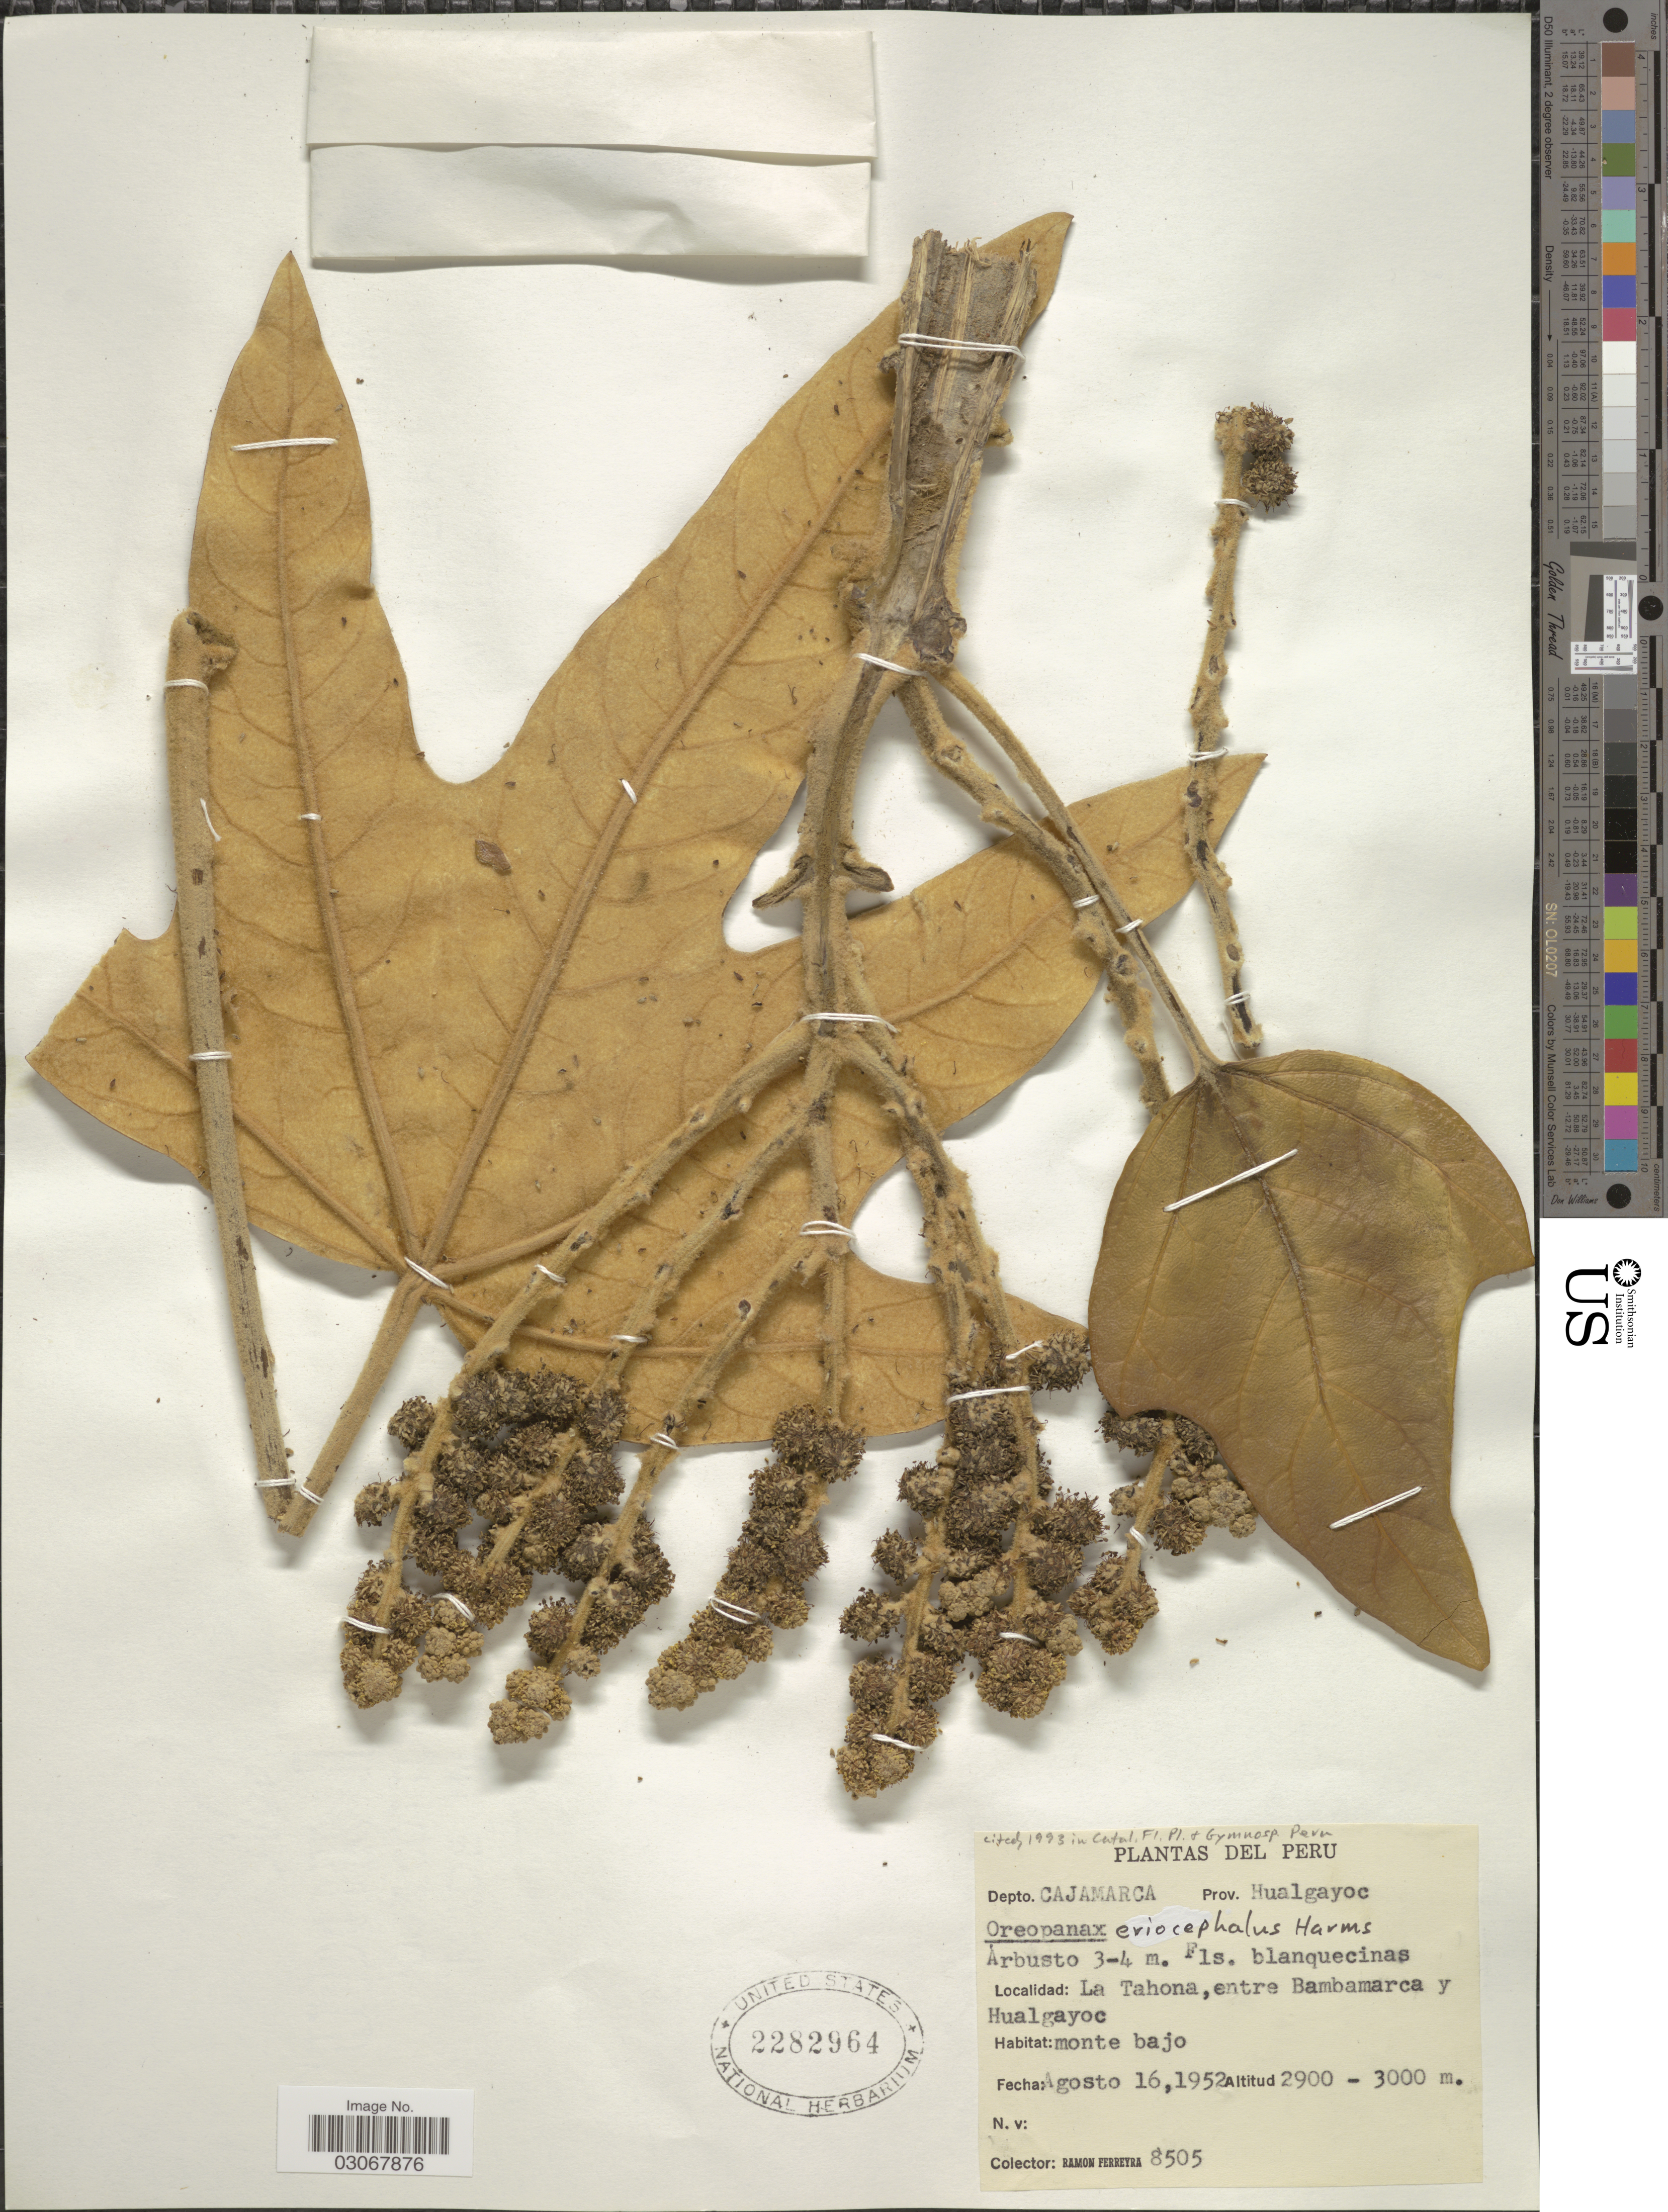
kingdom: Plantae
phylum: Tracheophyta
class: Magnoliopsida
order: Apiales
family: Araliaceae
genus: Oreopanax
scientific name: Oreopanax eriocephalus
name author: Harms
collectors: R. A. Ferreyra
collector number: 8505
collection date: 1952-08-16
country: Peru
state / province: Cajamarca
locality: Depto. Cajamarca. Prov. Hualgayoc. La Tahona, entre Bambamarca y Hualgayoc.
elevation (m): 2900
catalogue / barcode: US 2282964